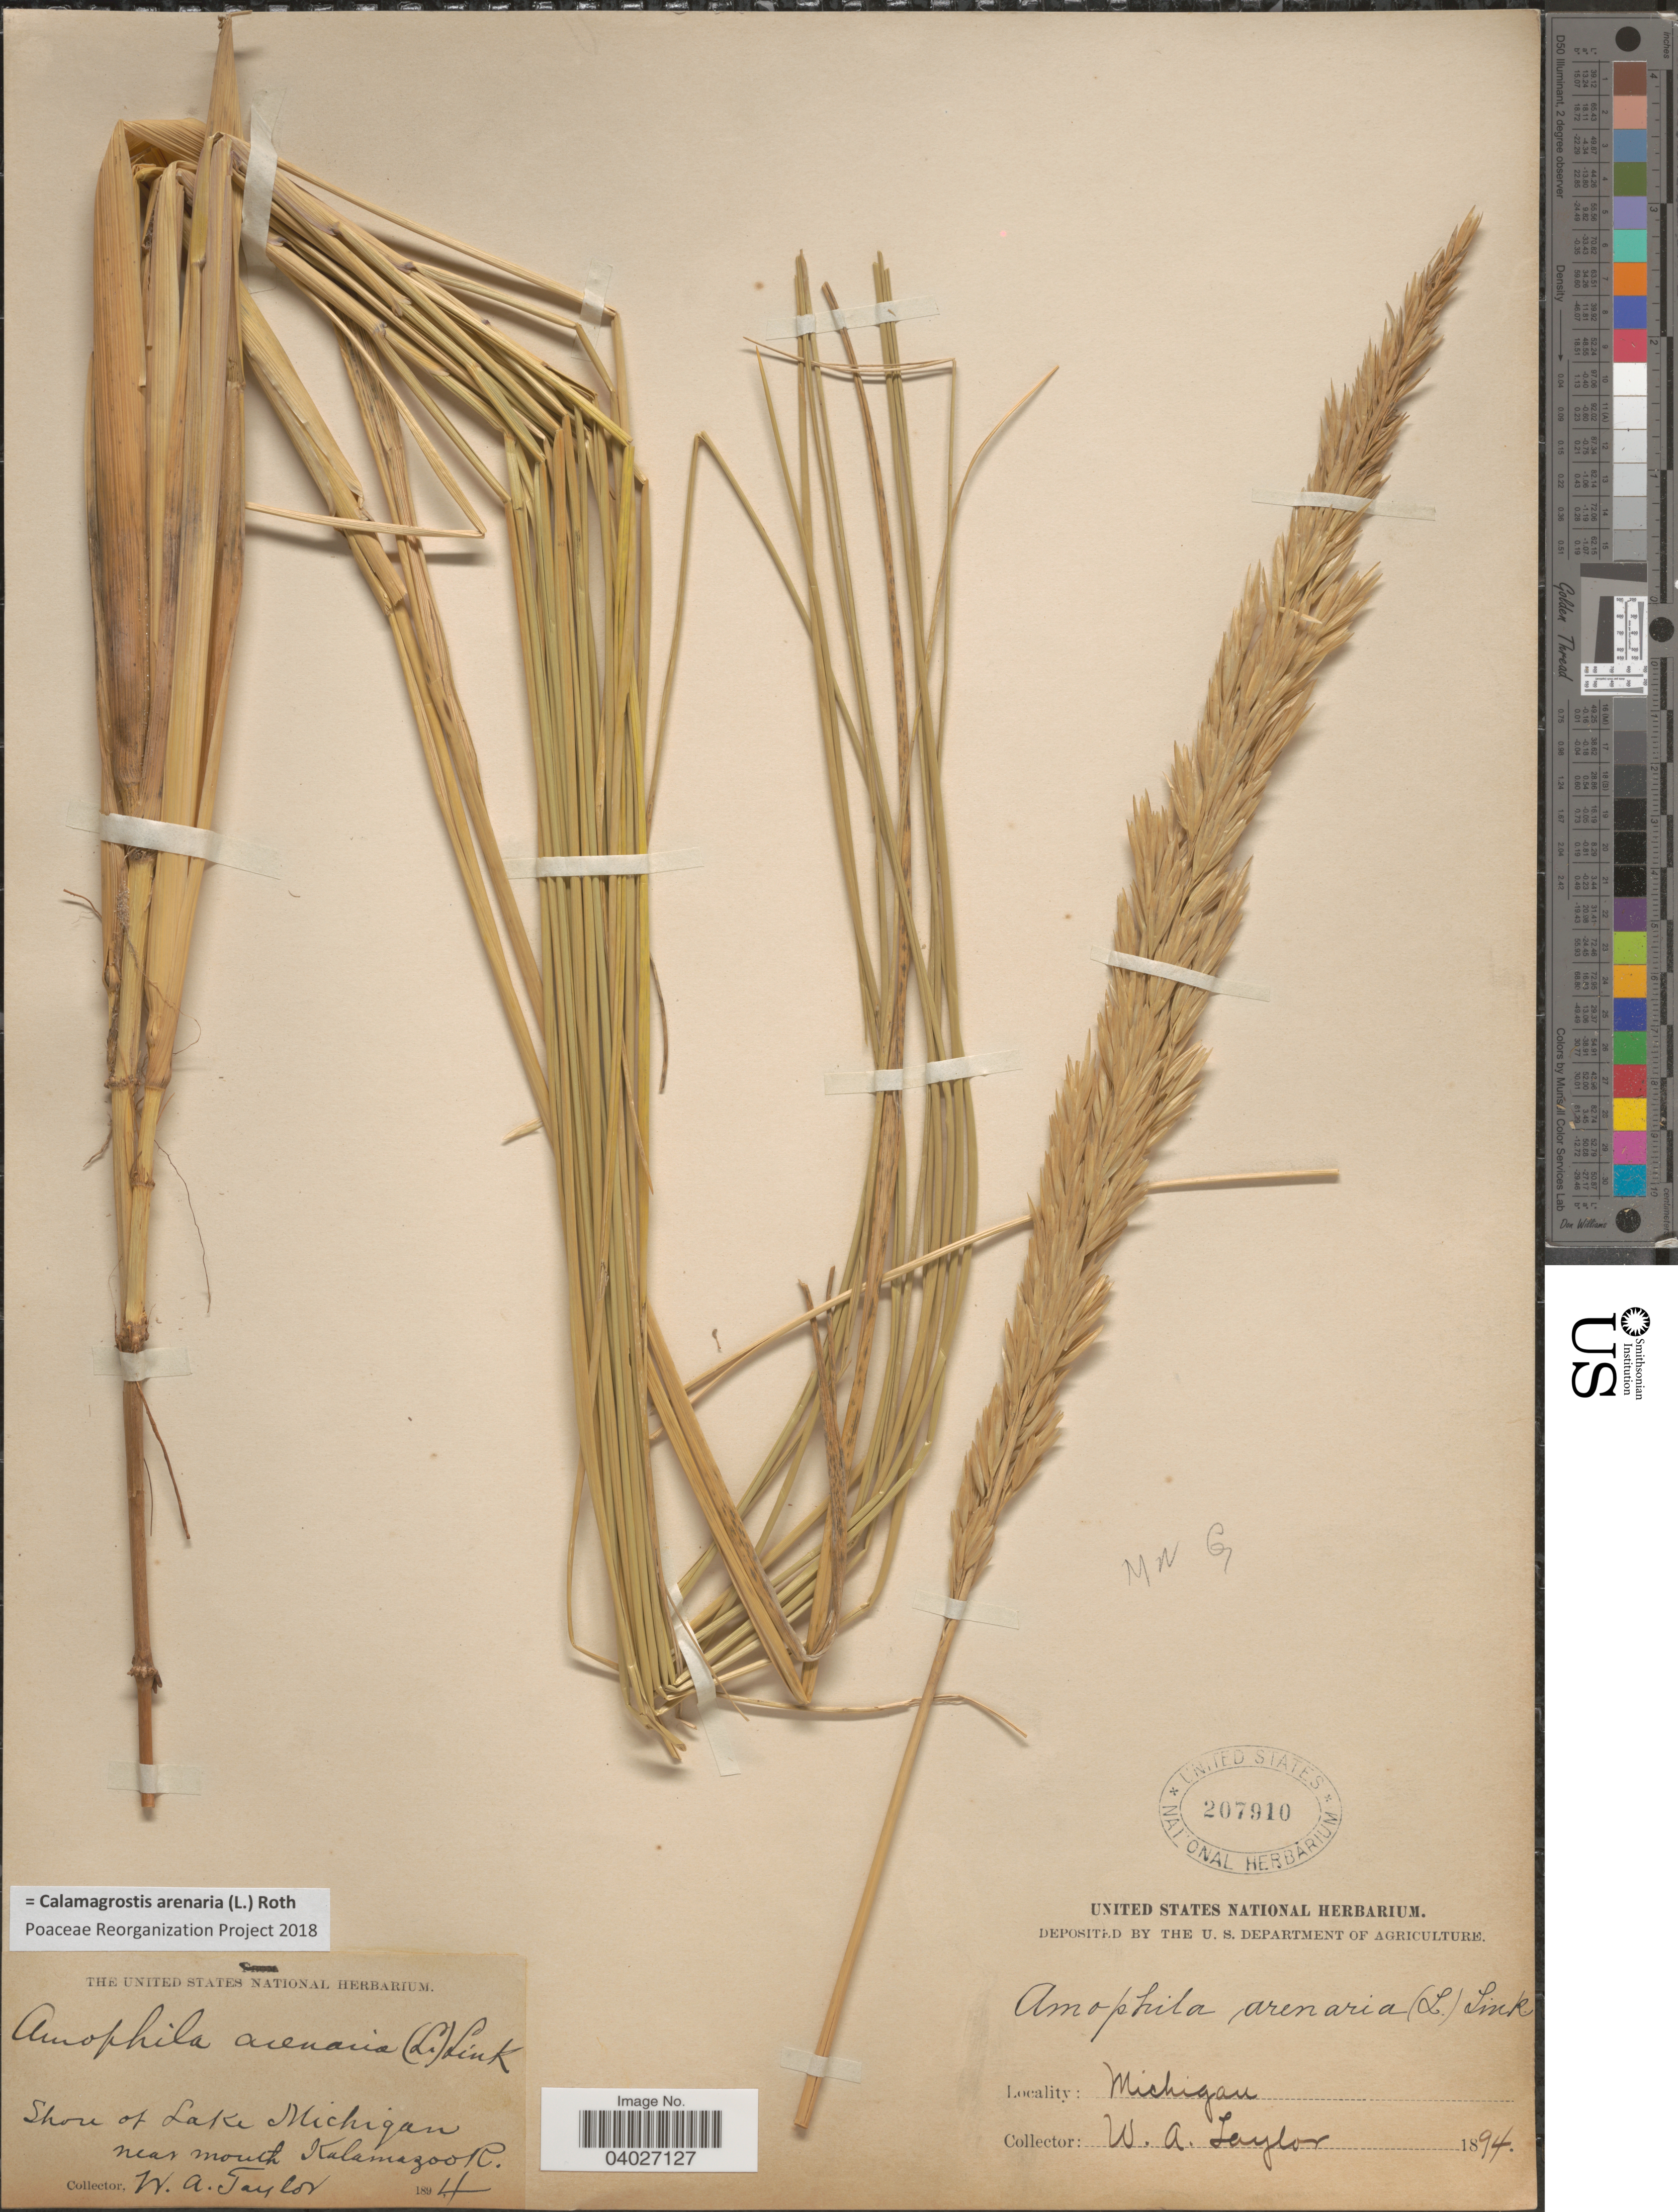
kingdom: Plantae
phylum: Tracheophyta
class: Liliopsida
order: Poales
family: Poaceae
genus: Calamagrostis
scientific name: Calamagrostis arenaria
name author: (L.) Roth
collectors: W. A. Taylor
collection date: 1894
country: United States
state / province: Michigan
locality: Shore of Lake Michigan near mouth Kalamazoo R.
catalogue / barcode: US 207910